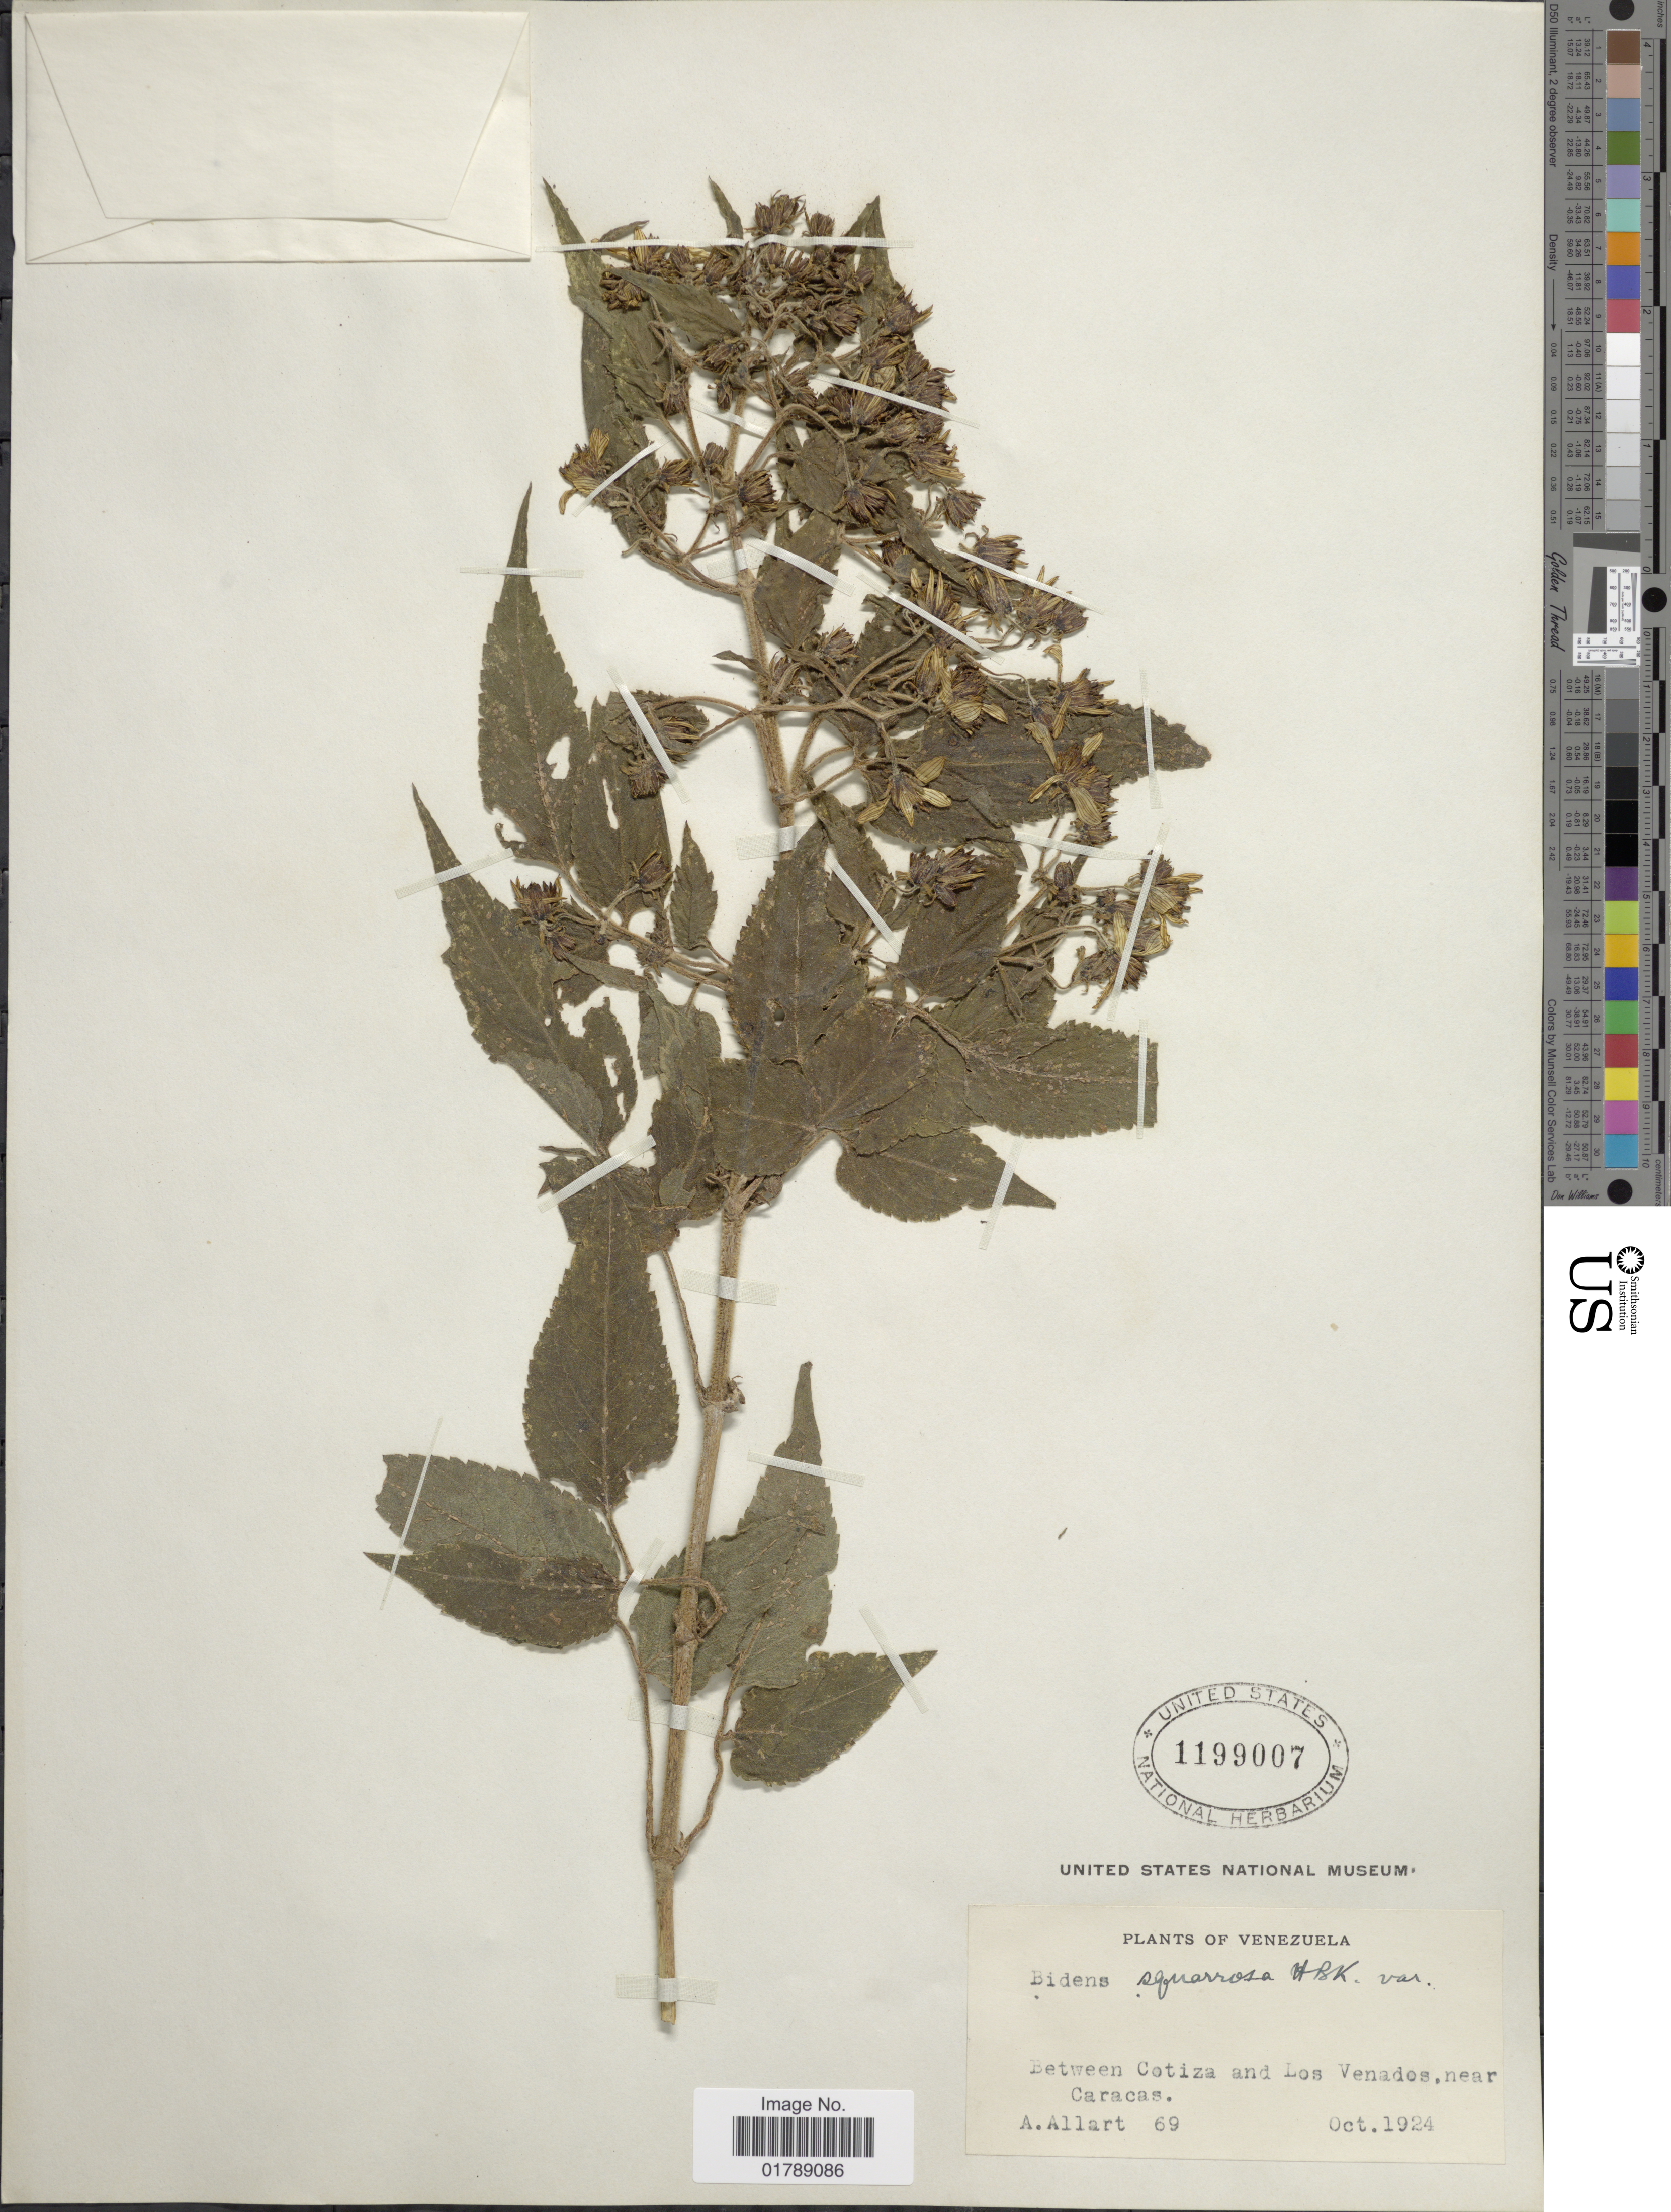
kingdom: Plantae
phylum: Tracheophyta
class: Magnoliopsida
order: Asterales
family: Asteraceae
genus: Bidens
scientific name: Bidens squarrosa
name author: Kunth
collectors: A. Allart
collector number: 69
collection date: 1924-10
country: Venezuela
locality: Between Cotiza and Los Venados, near Caracas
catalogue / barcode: US 1199007